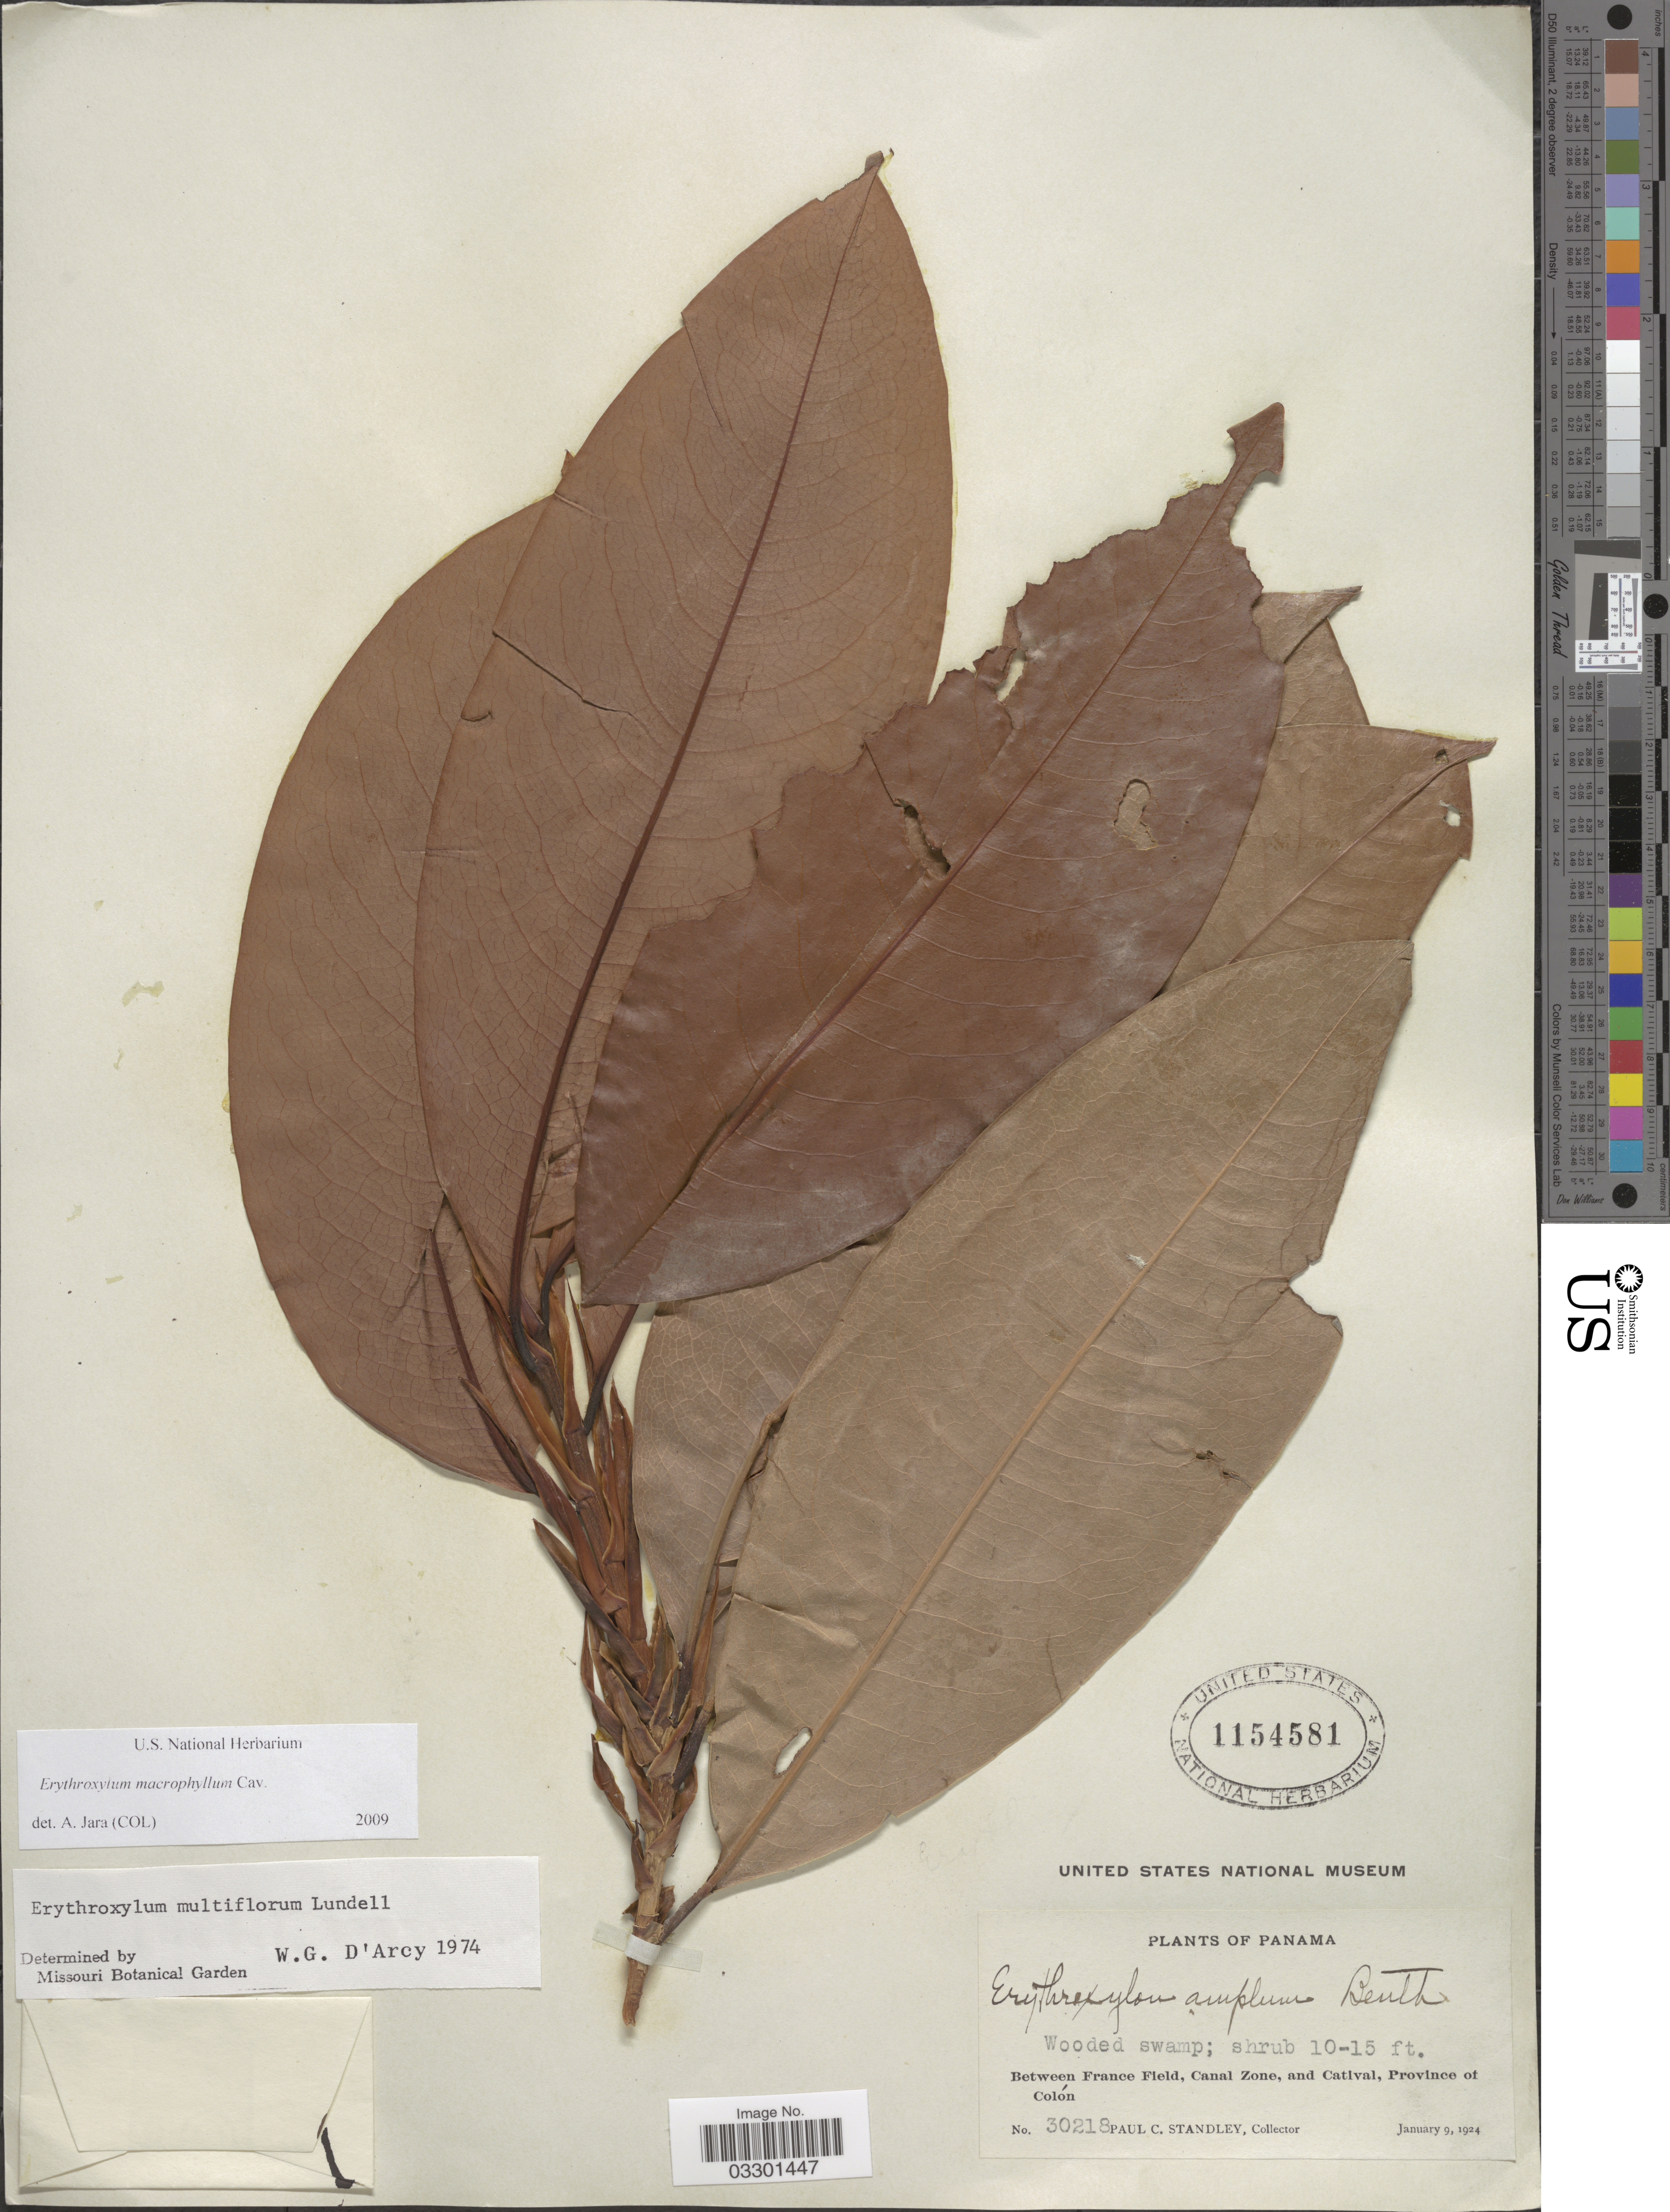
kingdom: Plantae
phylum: Tracheophyta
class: Magnoliopsida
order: Malpighiales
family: Erythroxylaceae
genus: Erythroxylum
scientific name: Erythroxylum macrophyllum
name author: Cav.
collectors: P. C. Standley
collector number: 30218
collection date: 1924-01-09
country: Panama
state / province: Colón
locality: Between France Field, Canal Zone, and Catival.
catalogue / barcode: US 1154581